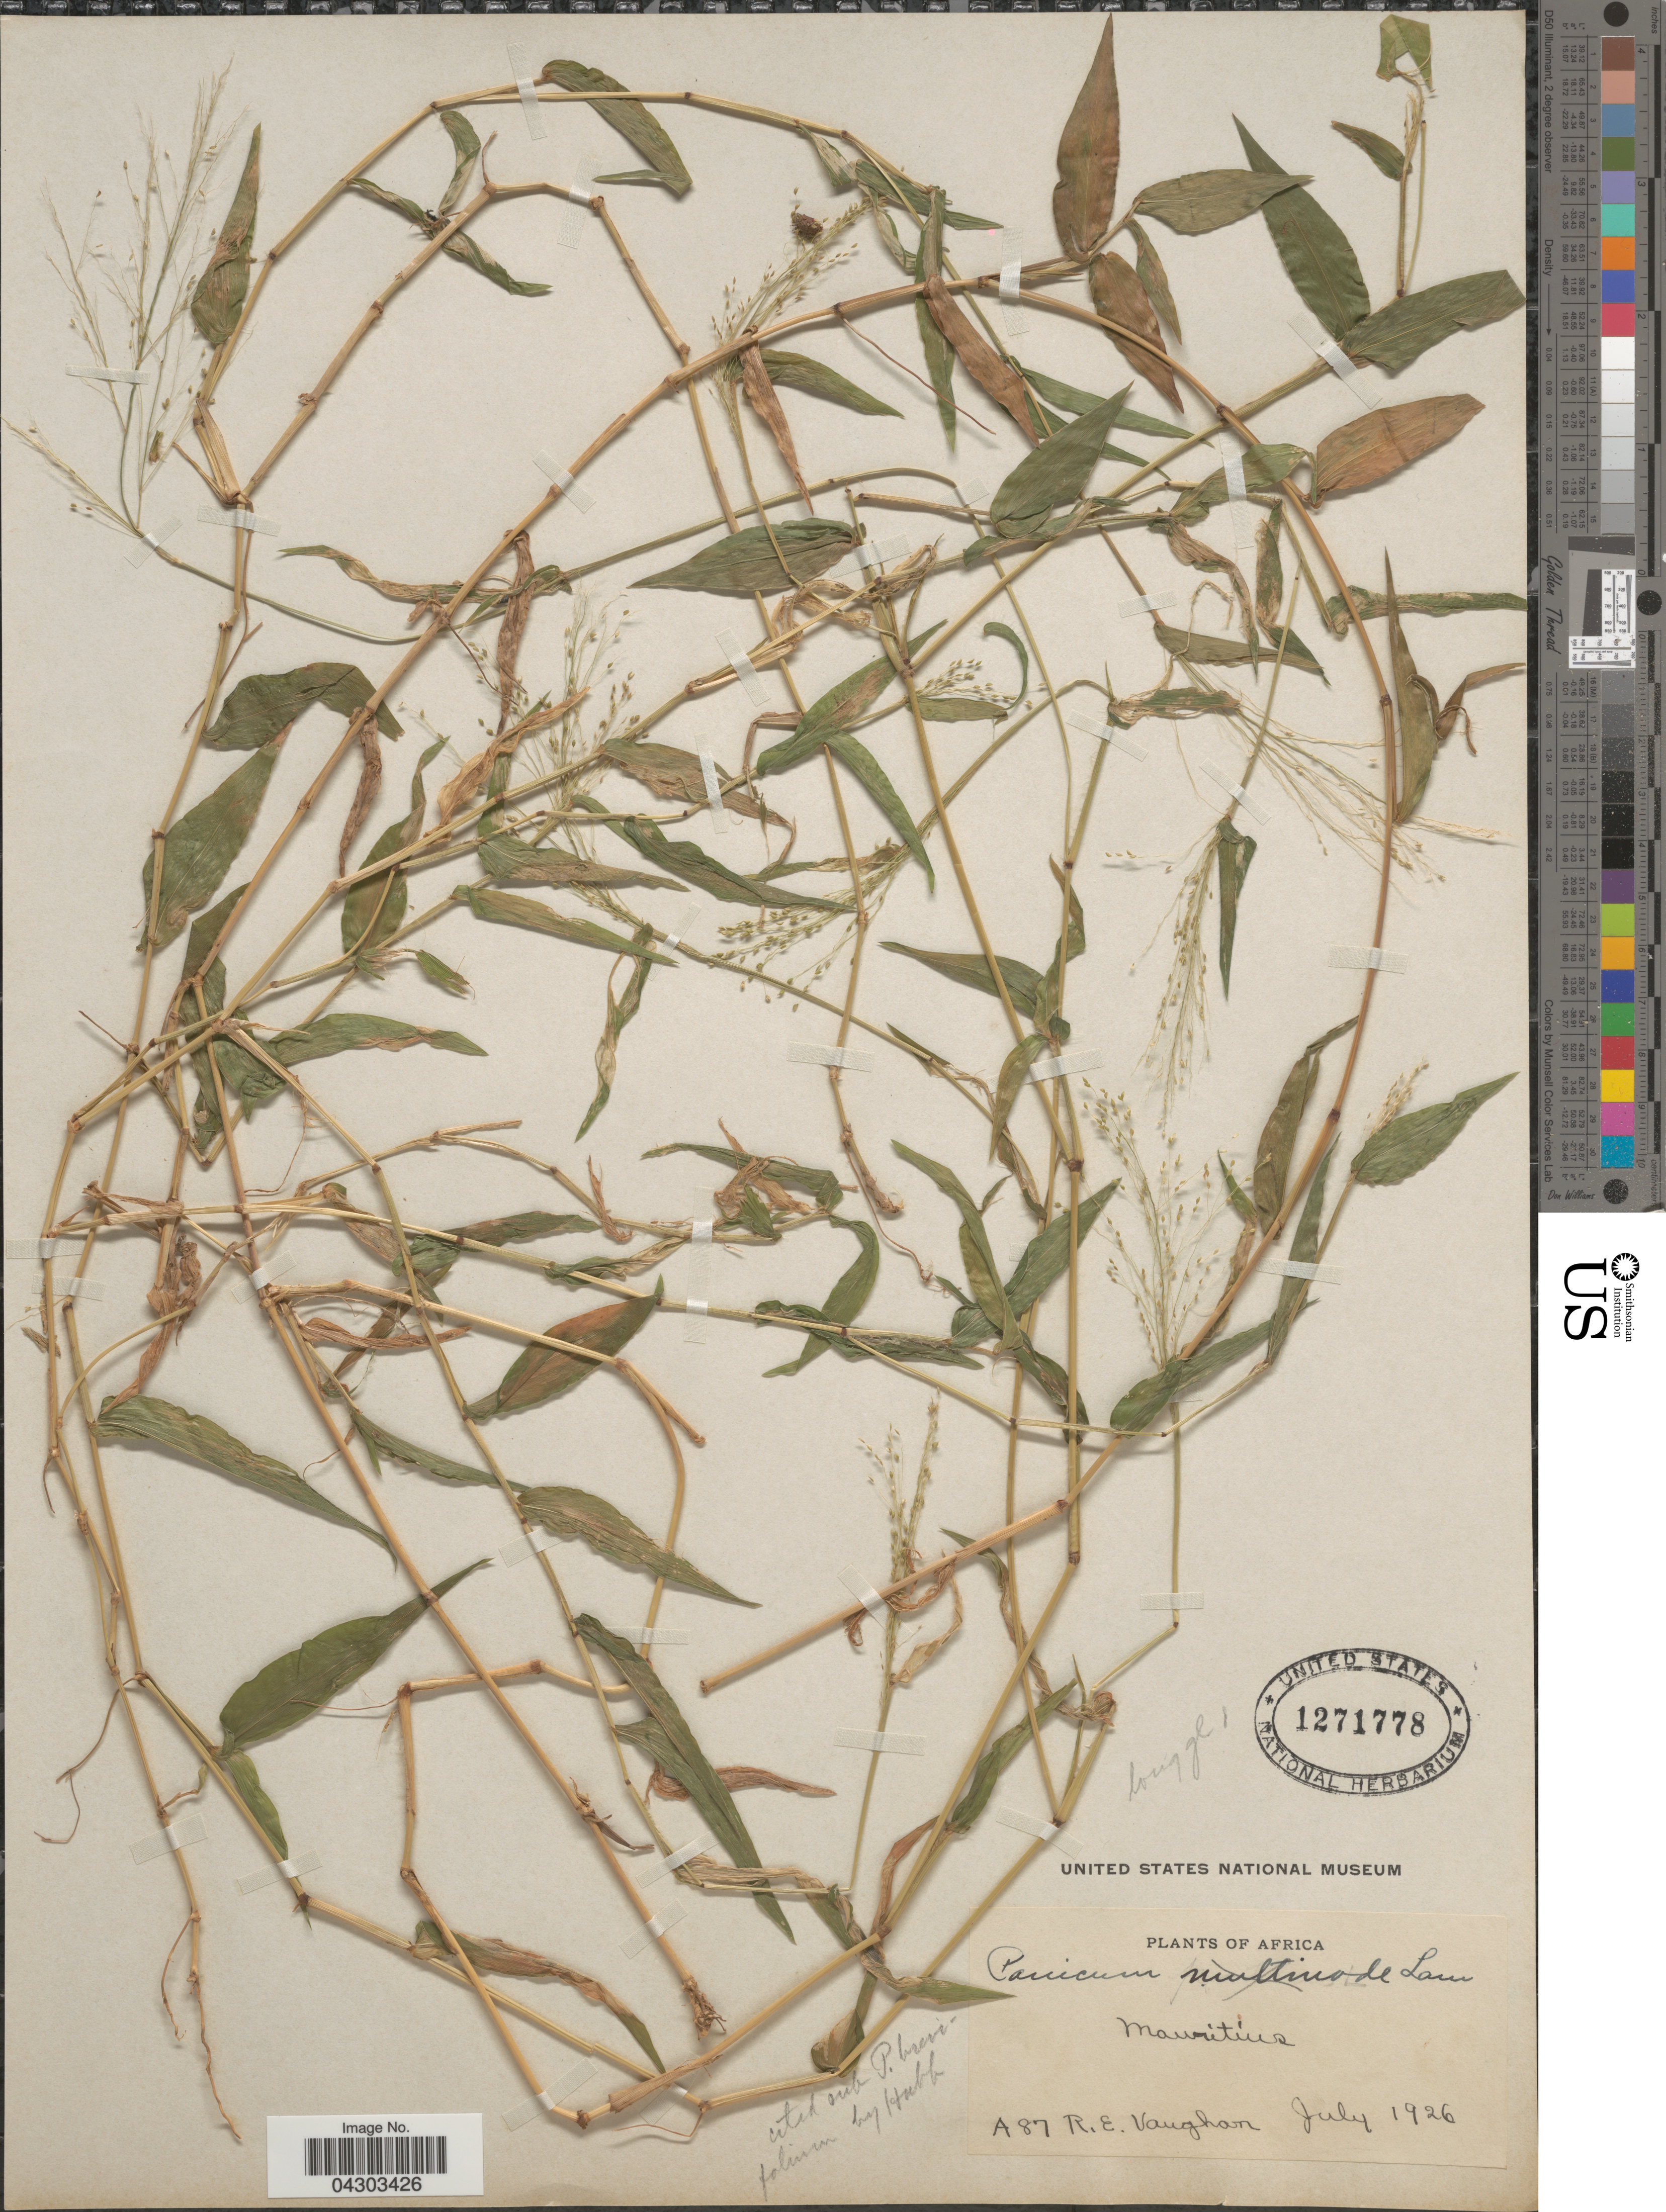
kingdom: Plantae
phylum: Tracheophyta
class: Liliopsida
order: Poales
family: Poaceae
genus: Panicum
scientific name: Panicum brevifolium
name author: L.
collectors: R. Vaughan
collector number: A87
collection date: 1926-07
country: Mauritius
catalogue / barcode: US 1271778